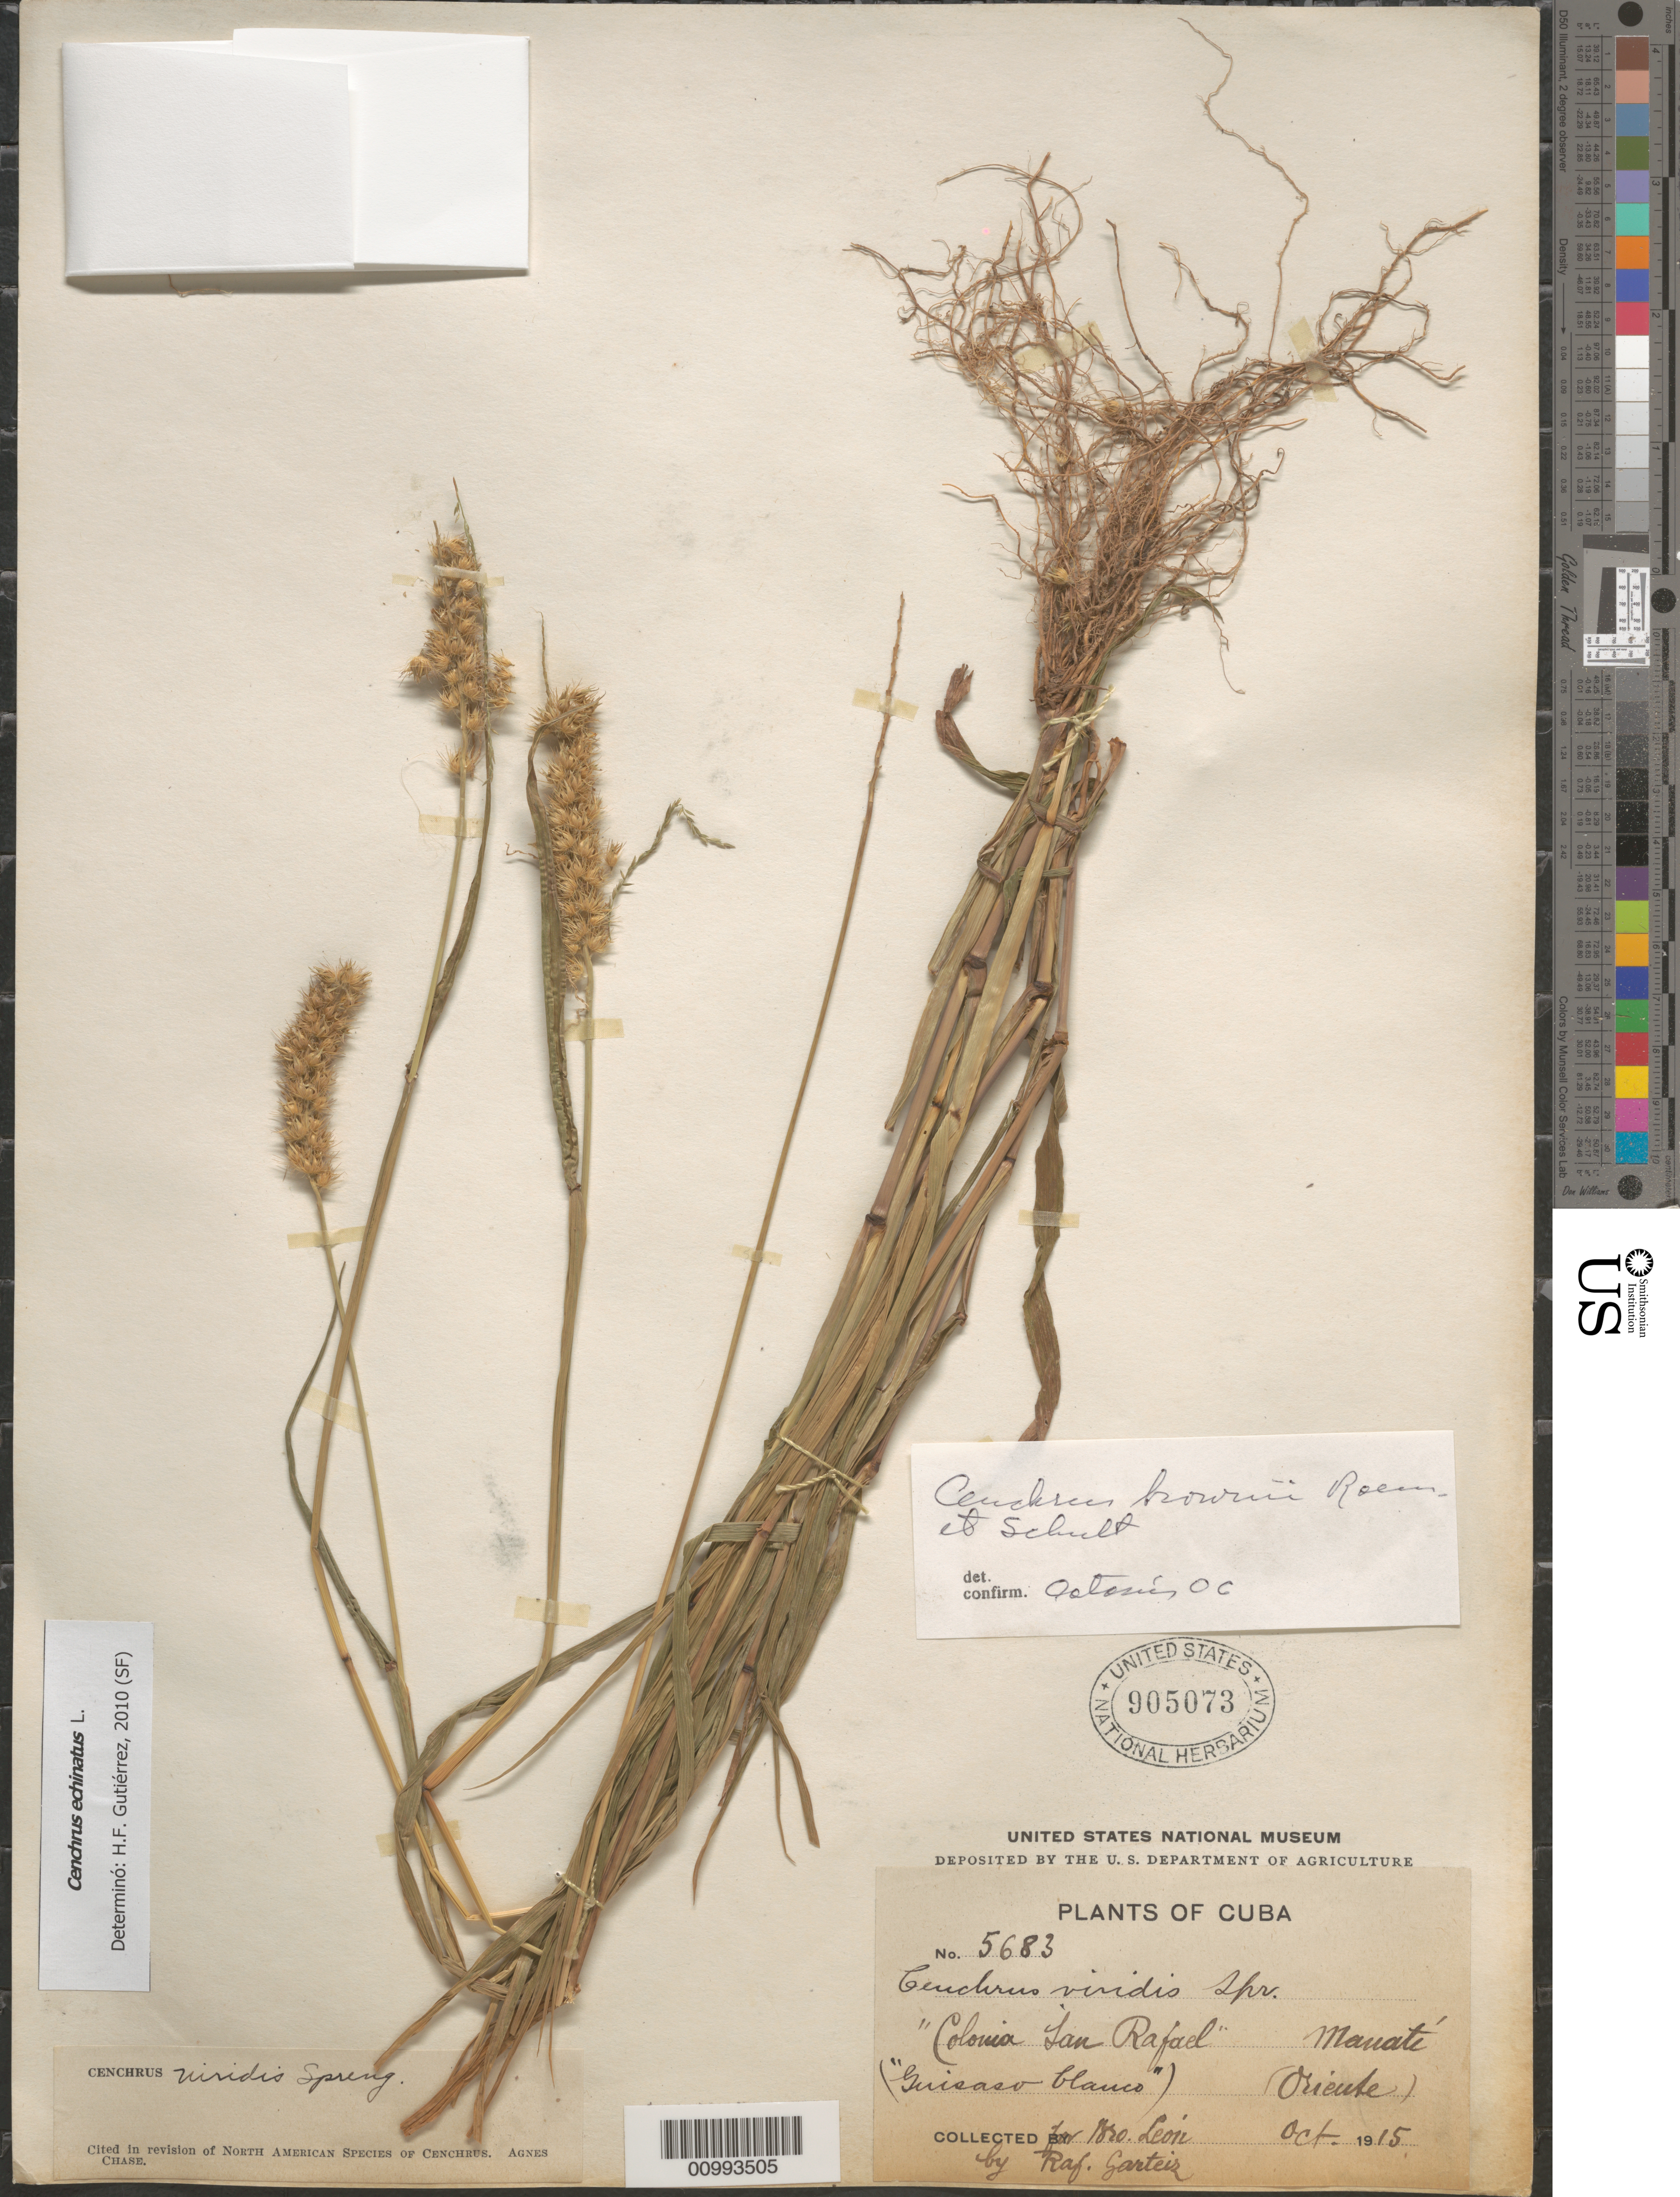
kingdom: Plantae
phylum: Tracheophyta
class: Liliopsida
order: Poales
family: Poaceae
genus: Cenchrus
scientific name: Cenchrus echinatus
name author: L.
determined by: Gutiérrez, H. F.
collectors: R. Garteiz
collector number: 5683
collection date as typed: Oct 1915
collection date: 1915-10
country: Cuba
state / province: Las Tunas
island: Cuba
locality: Manati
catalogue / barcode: US 905073